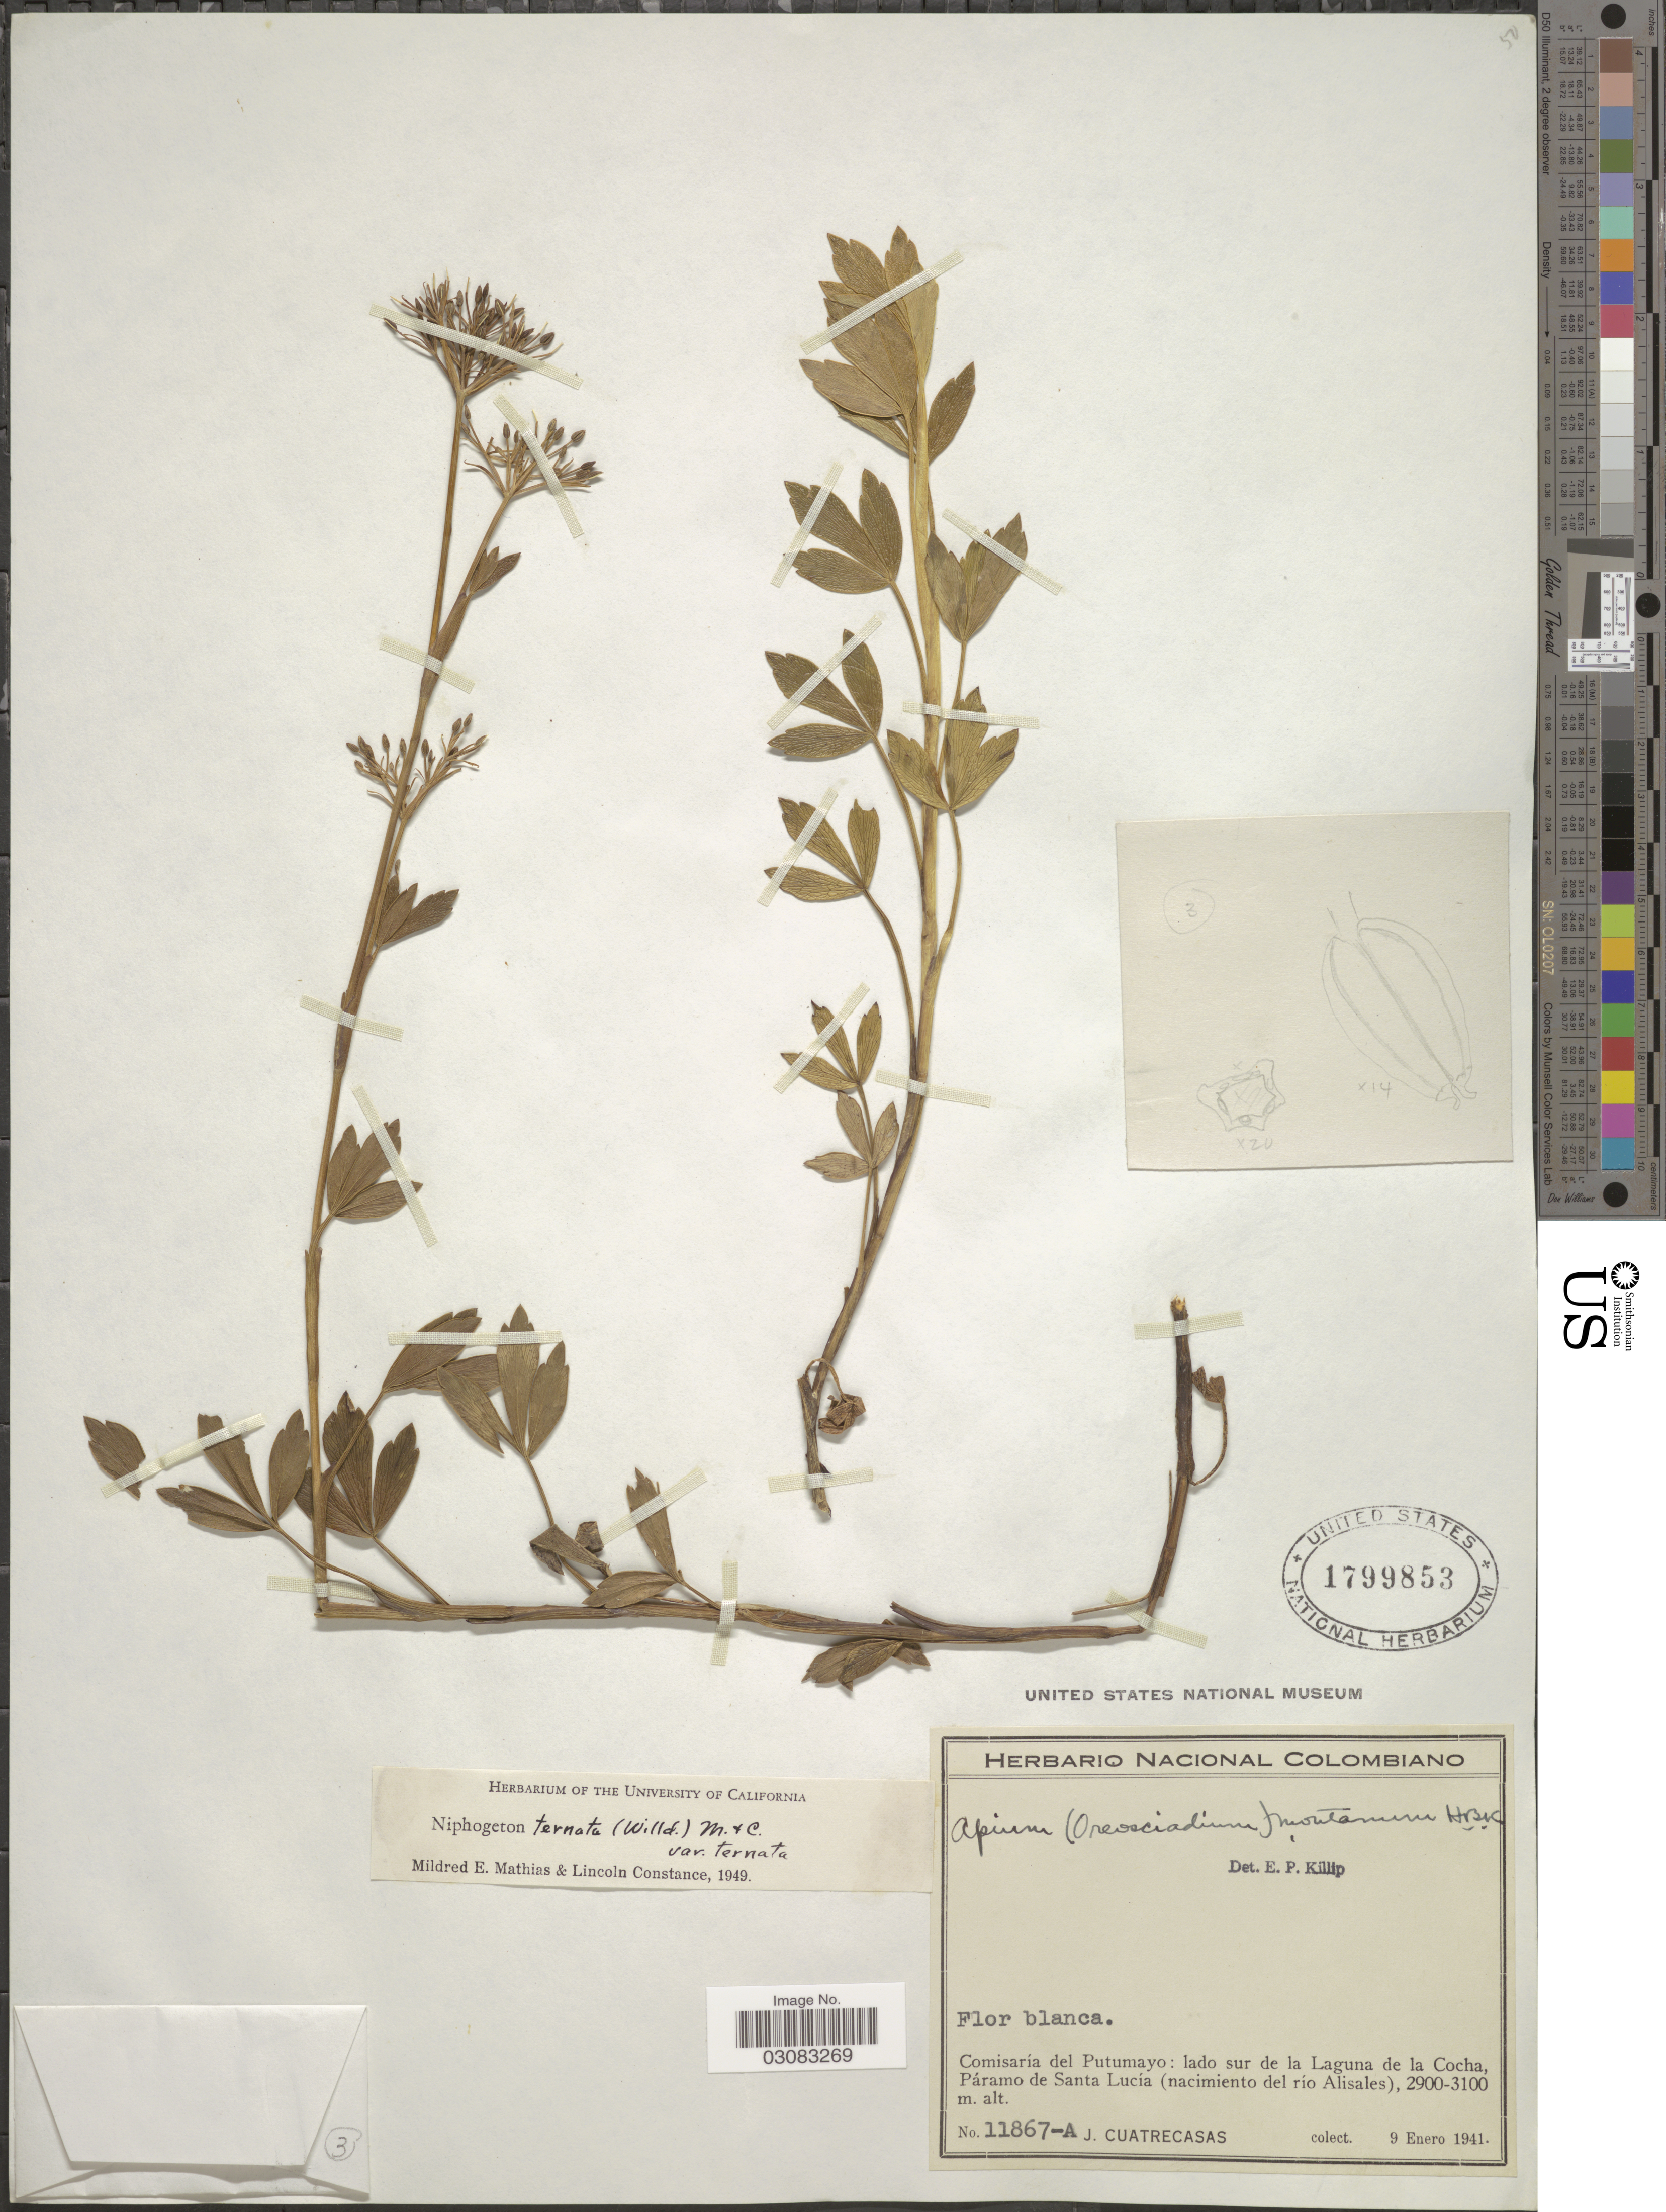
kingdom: Plantae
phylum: Tracheophyta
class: Magnoliopsida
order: Apiales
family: Apiaceae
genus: Niphogeton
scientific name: Niphogeton ternata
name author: (Willd. ex Schltr.) Mathias & Constance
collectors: J. Cuatrecasas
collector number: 11867-A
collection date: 1941-01-09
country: Colombia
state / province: Putumayo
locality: Comisaría del Putumayo: lado sur de la Laguna de la Cocha, Páramo de Santa Lucía (nacimiento del río Alisales).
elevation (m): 2900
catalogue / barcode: US 1799853